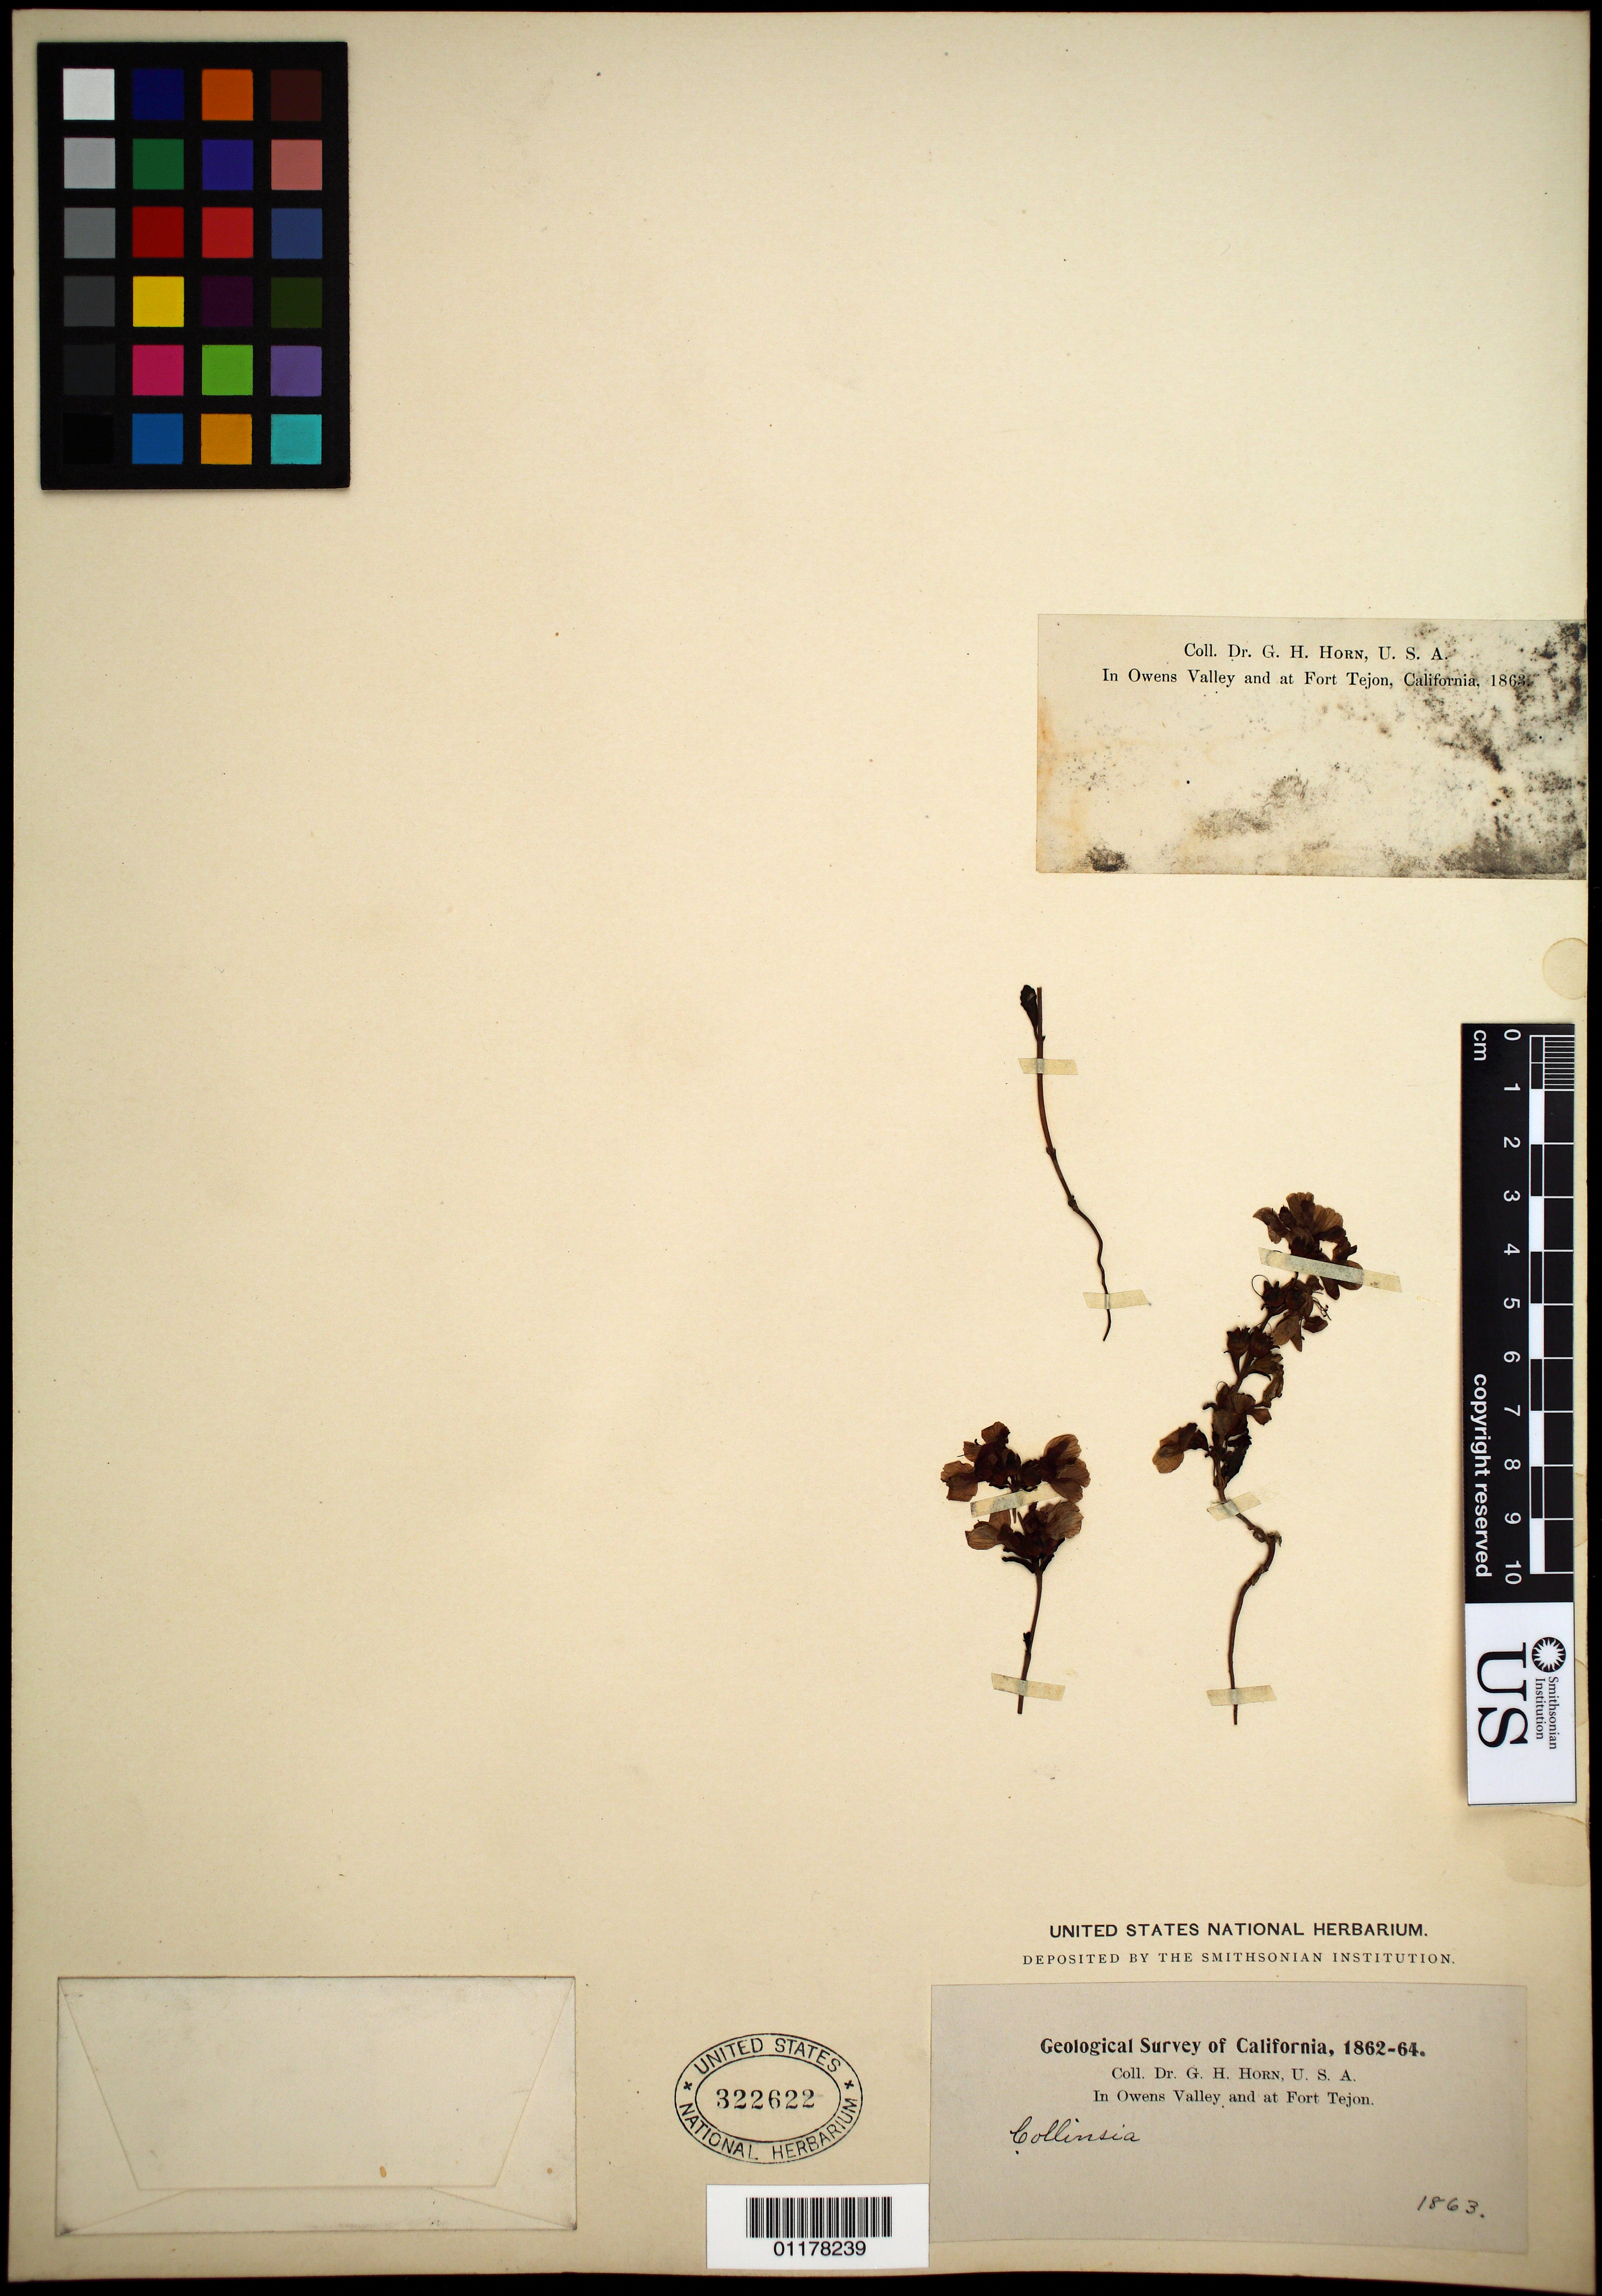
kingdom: Plantae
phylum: Tracheophyta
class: Magnoliopsida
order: Lamiales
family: Plantaginaceae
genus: Collinsia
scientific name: Collinsia sp.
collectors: G. Horn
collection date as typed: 1863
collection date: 1863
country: United States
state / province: California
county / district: Kern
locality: In Owens Valley and Fort Tejon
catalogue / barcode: US 322622